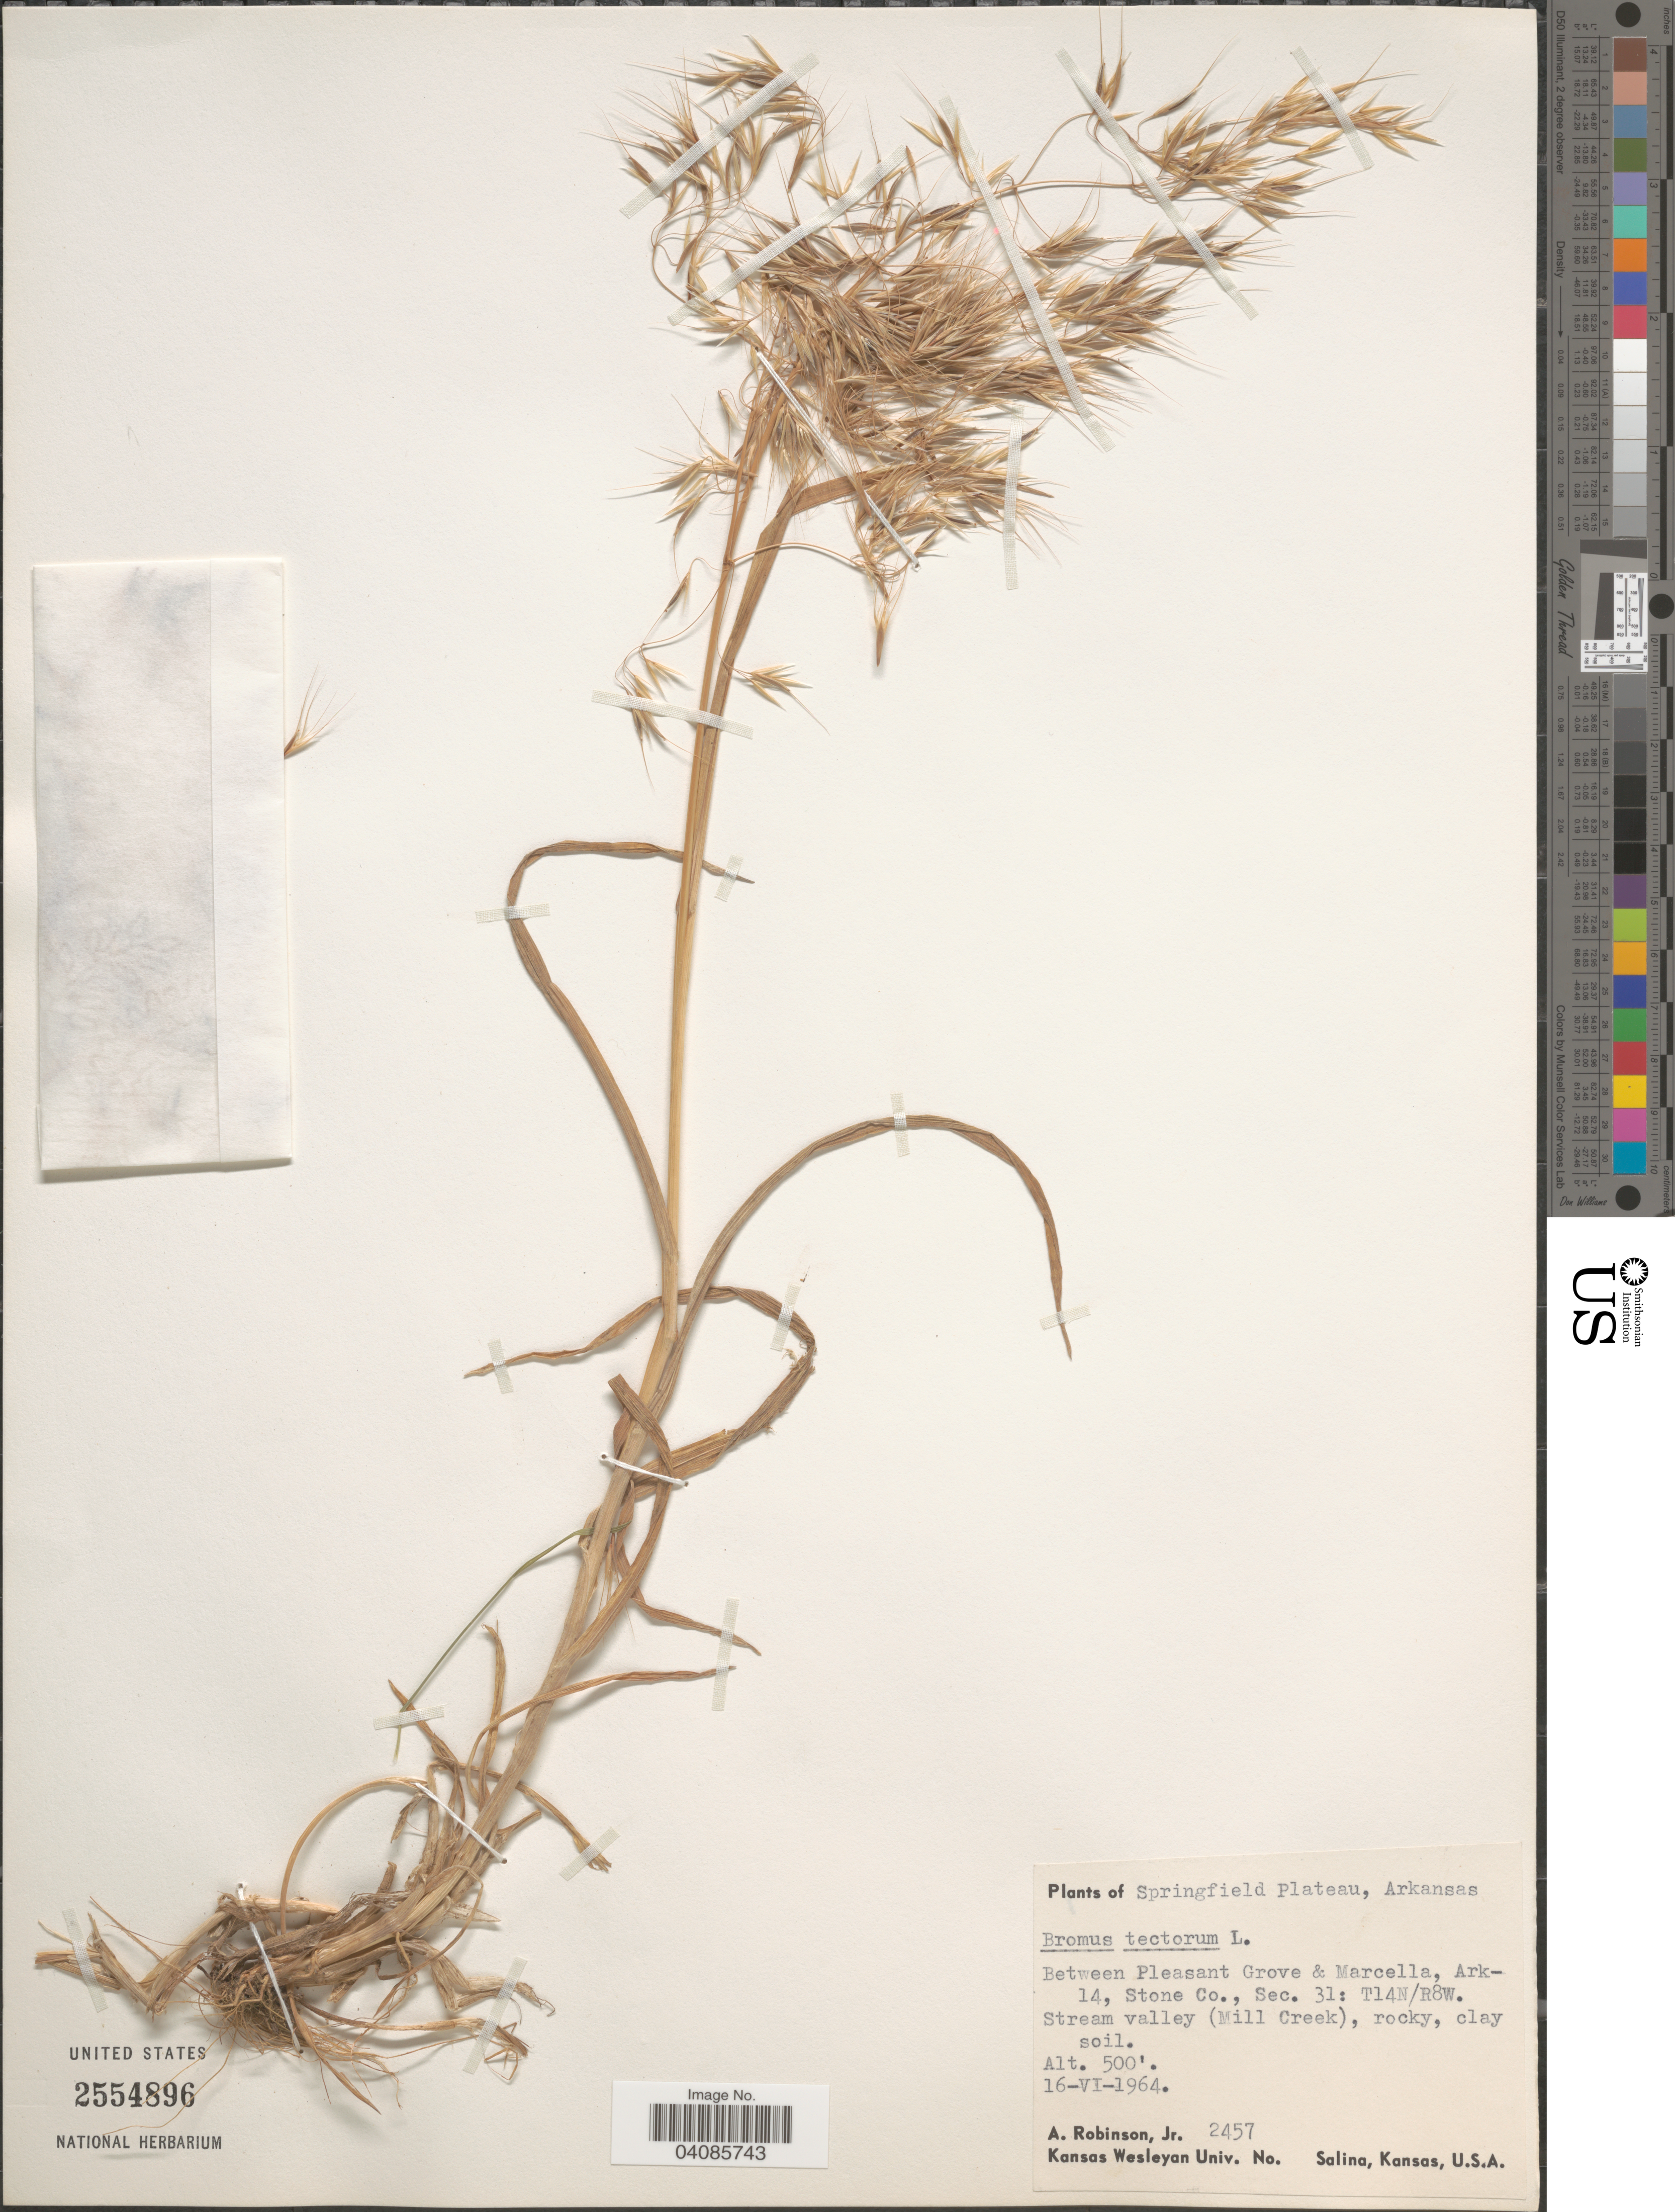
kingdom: Plantae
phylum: Tracheophyta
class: Liliopsida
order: Poales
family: Poaceae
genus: Bromus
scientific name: Bromus tectorum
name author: L.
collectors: A. Robinson Jr.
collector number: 2457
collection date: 1964-06-16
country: United States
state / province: Arkansas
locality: Springfield Plateau. Between Pleasant Grove & Marcella, Ark-14, Stone Co., Sec. 31: T14N/R8W. Stream valley (Mill Creek).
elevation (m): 152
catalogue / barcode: US 2554896